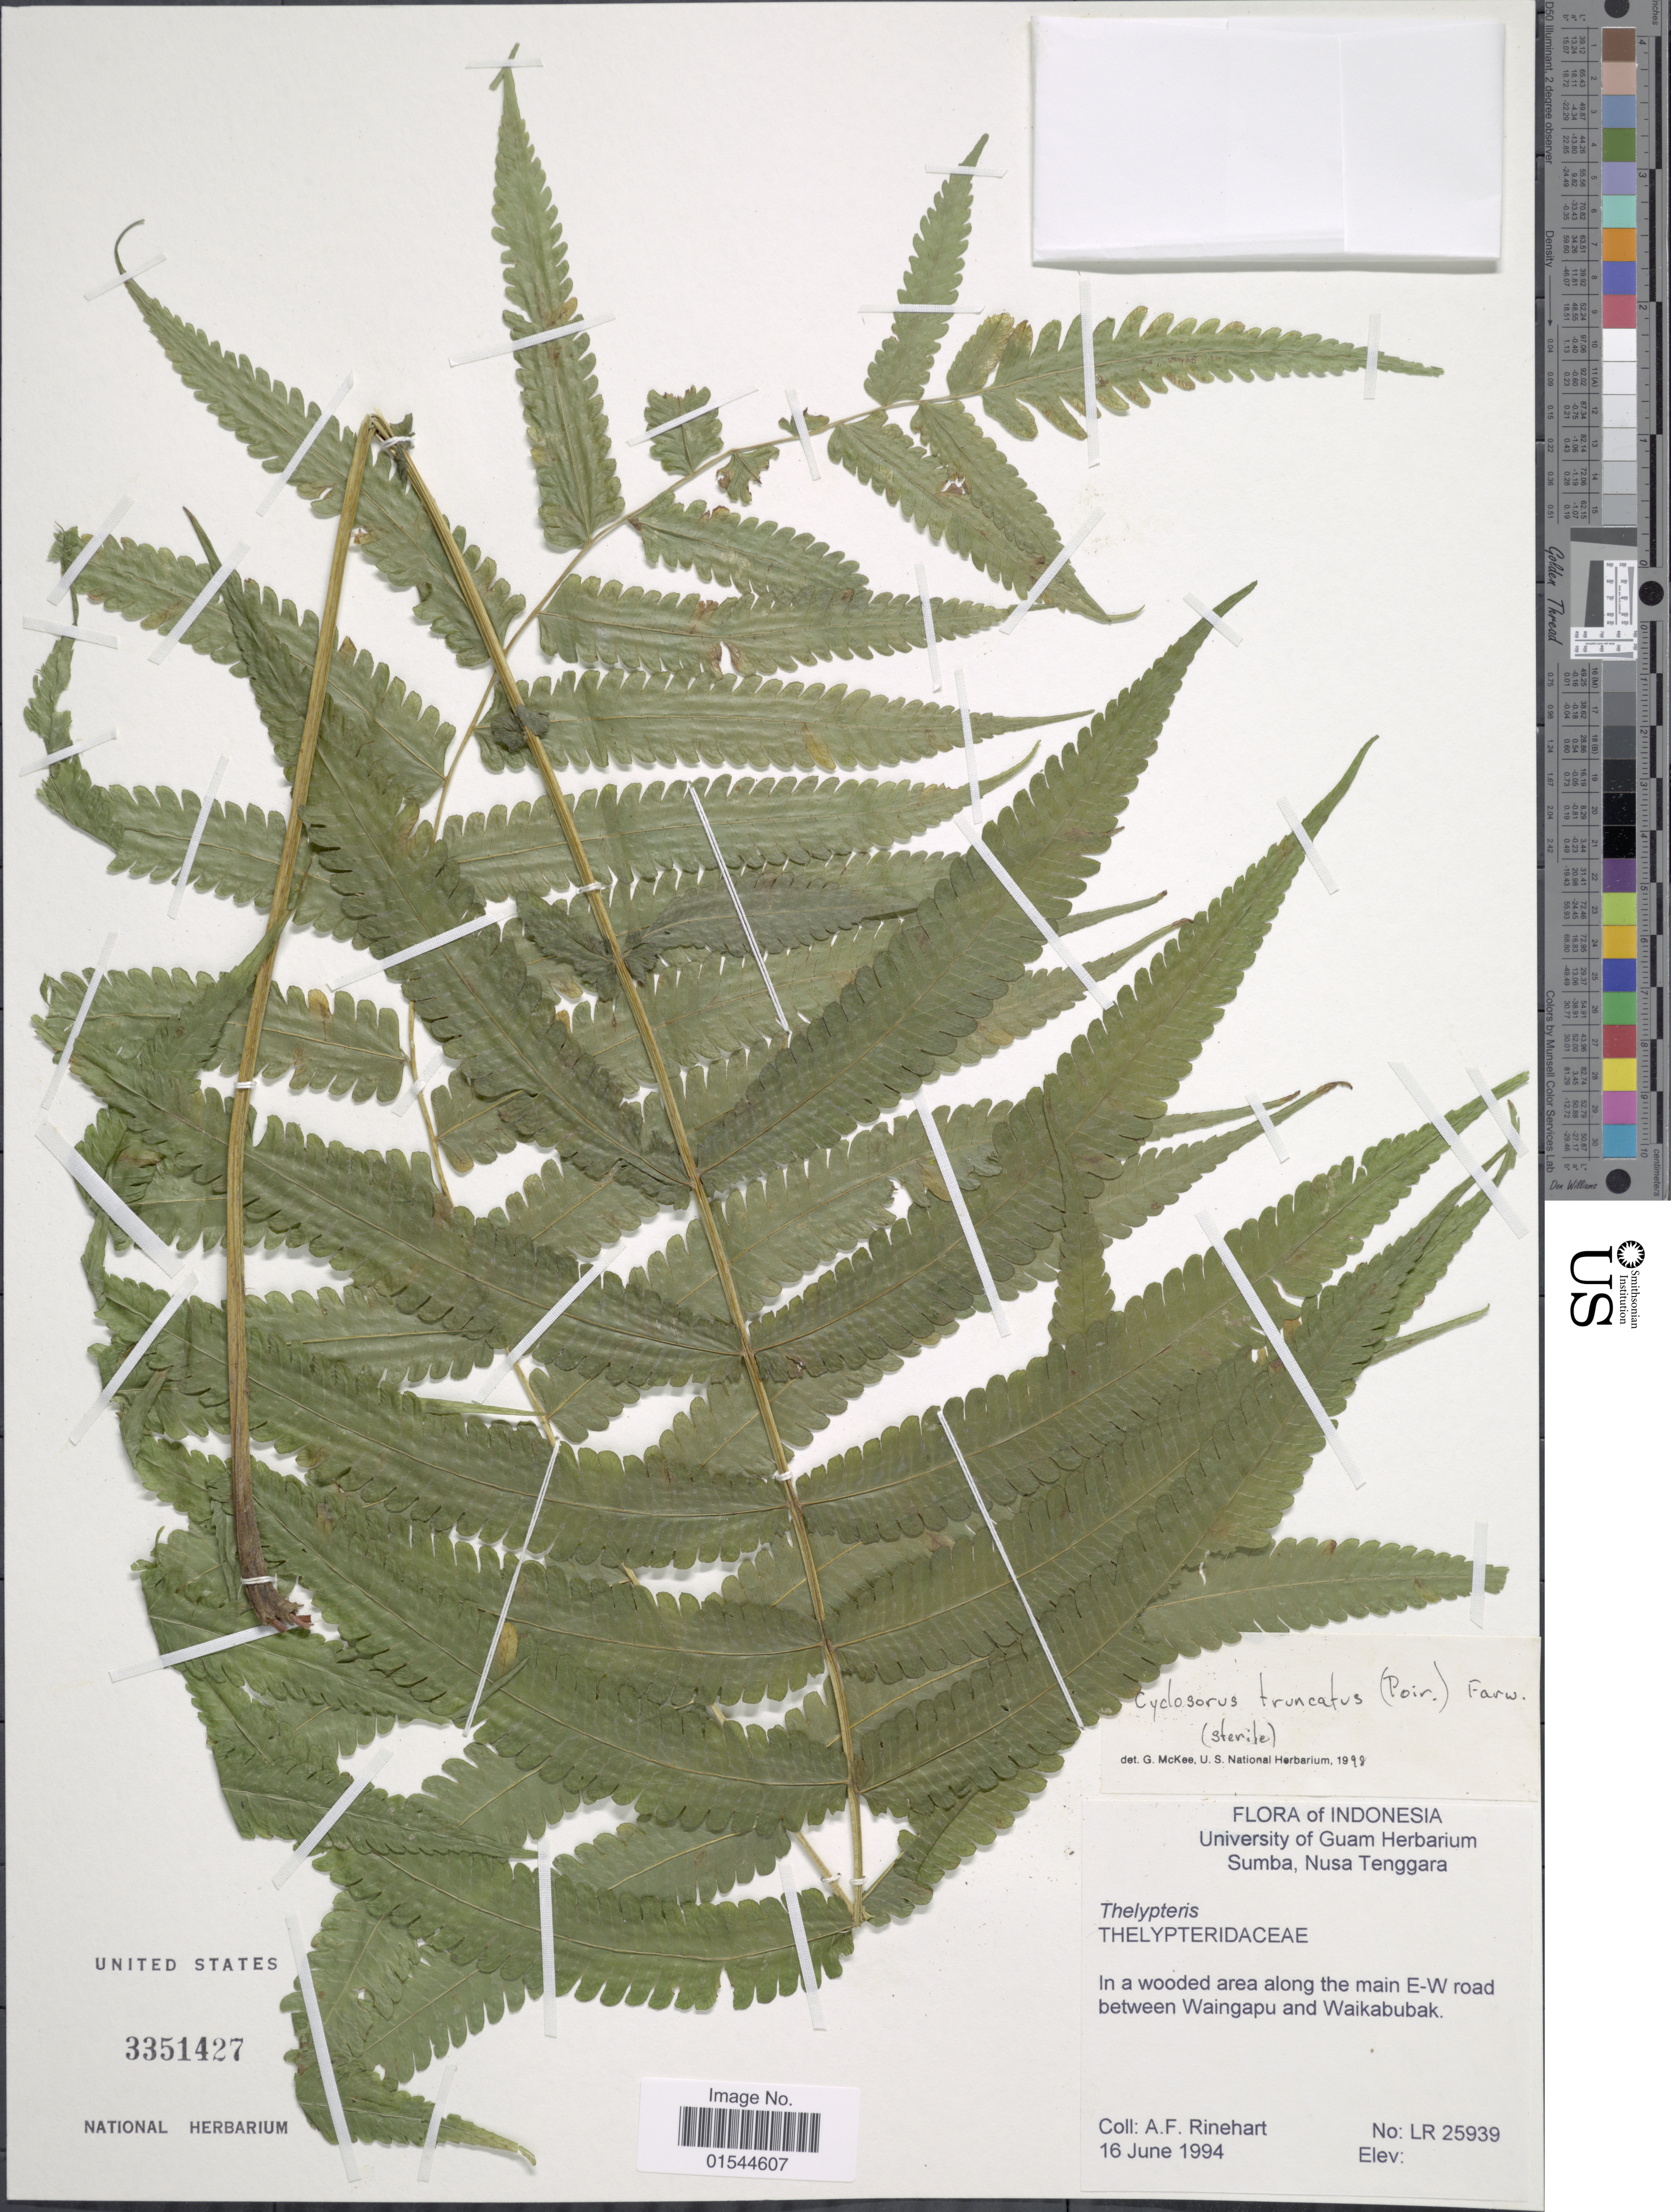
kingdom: Plantae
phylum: Tracheophyta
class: Polypodiopsida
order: Polypodiales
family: Thelypteridaceae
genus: Pneumatopteris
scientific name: Pneumatopteris truncata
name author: (Poir.) Holttum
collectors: A. Rinehart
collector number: LR25939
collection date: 1994-06-16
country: Indonesia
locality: In a wooded area along the main E-W road between Waingapu and Waikabubak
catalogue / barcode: US 3351427